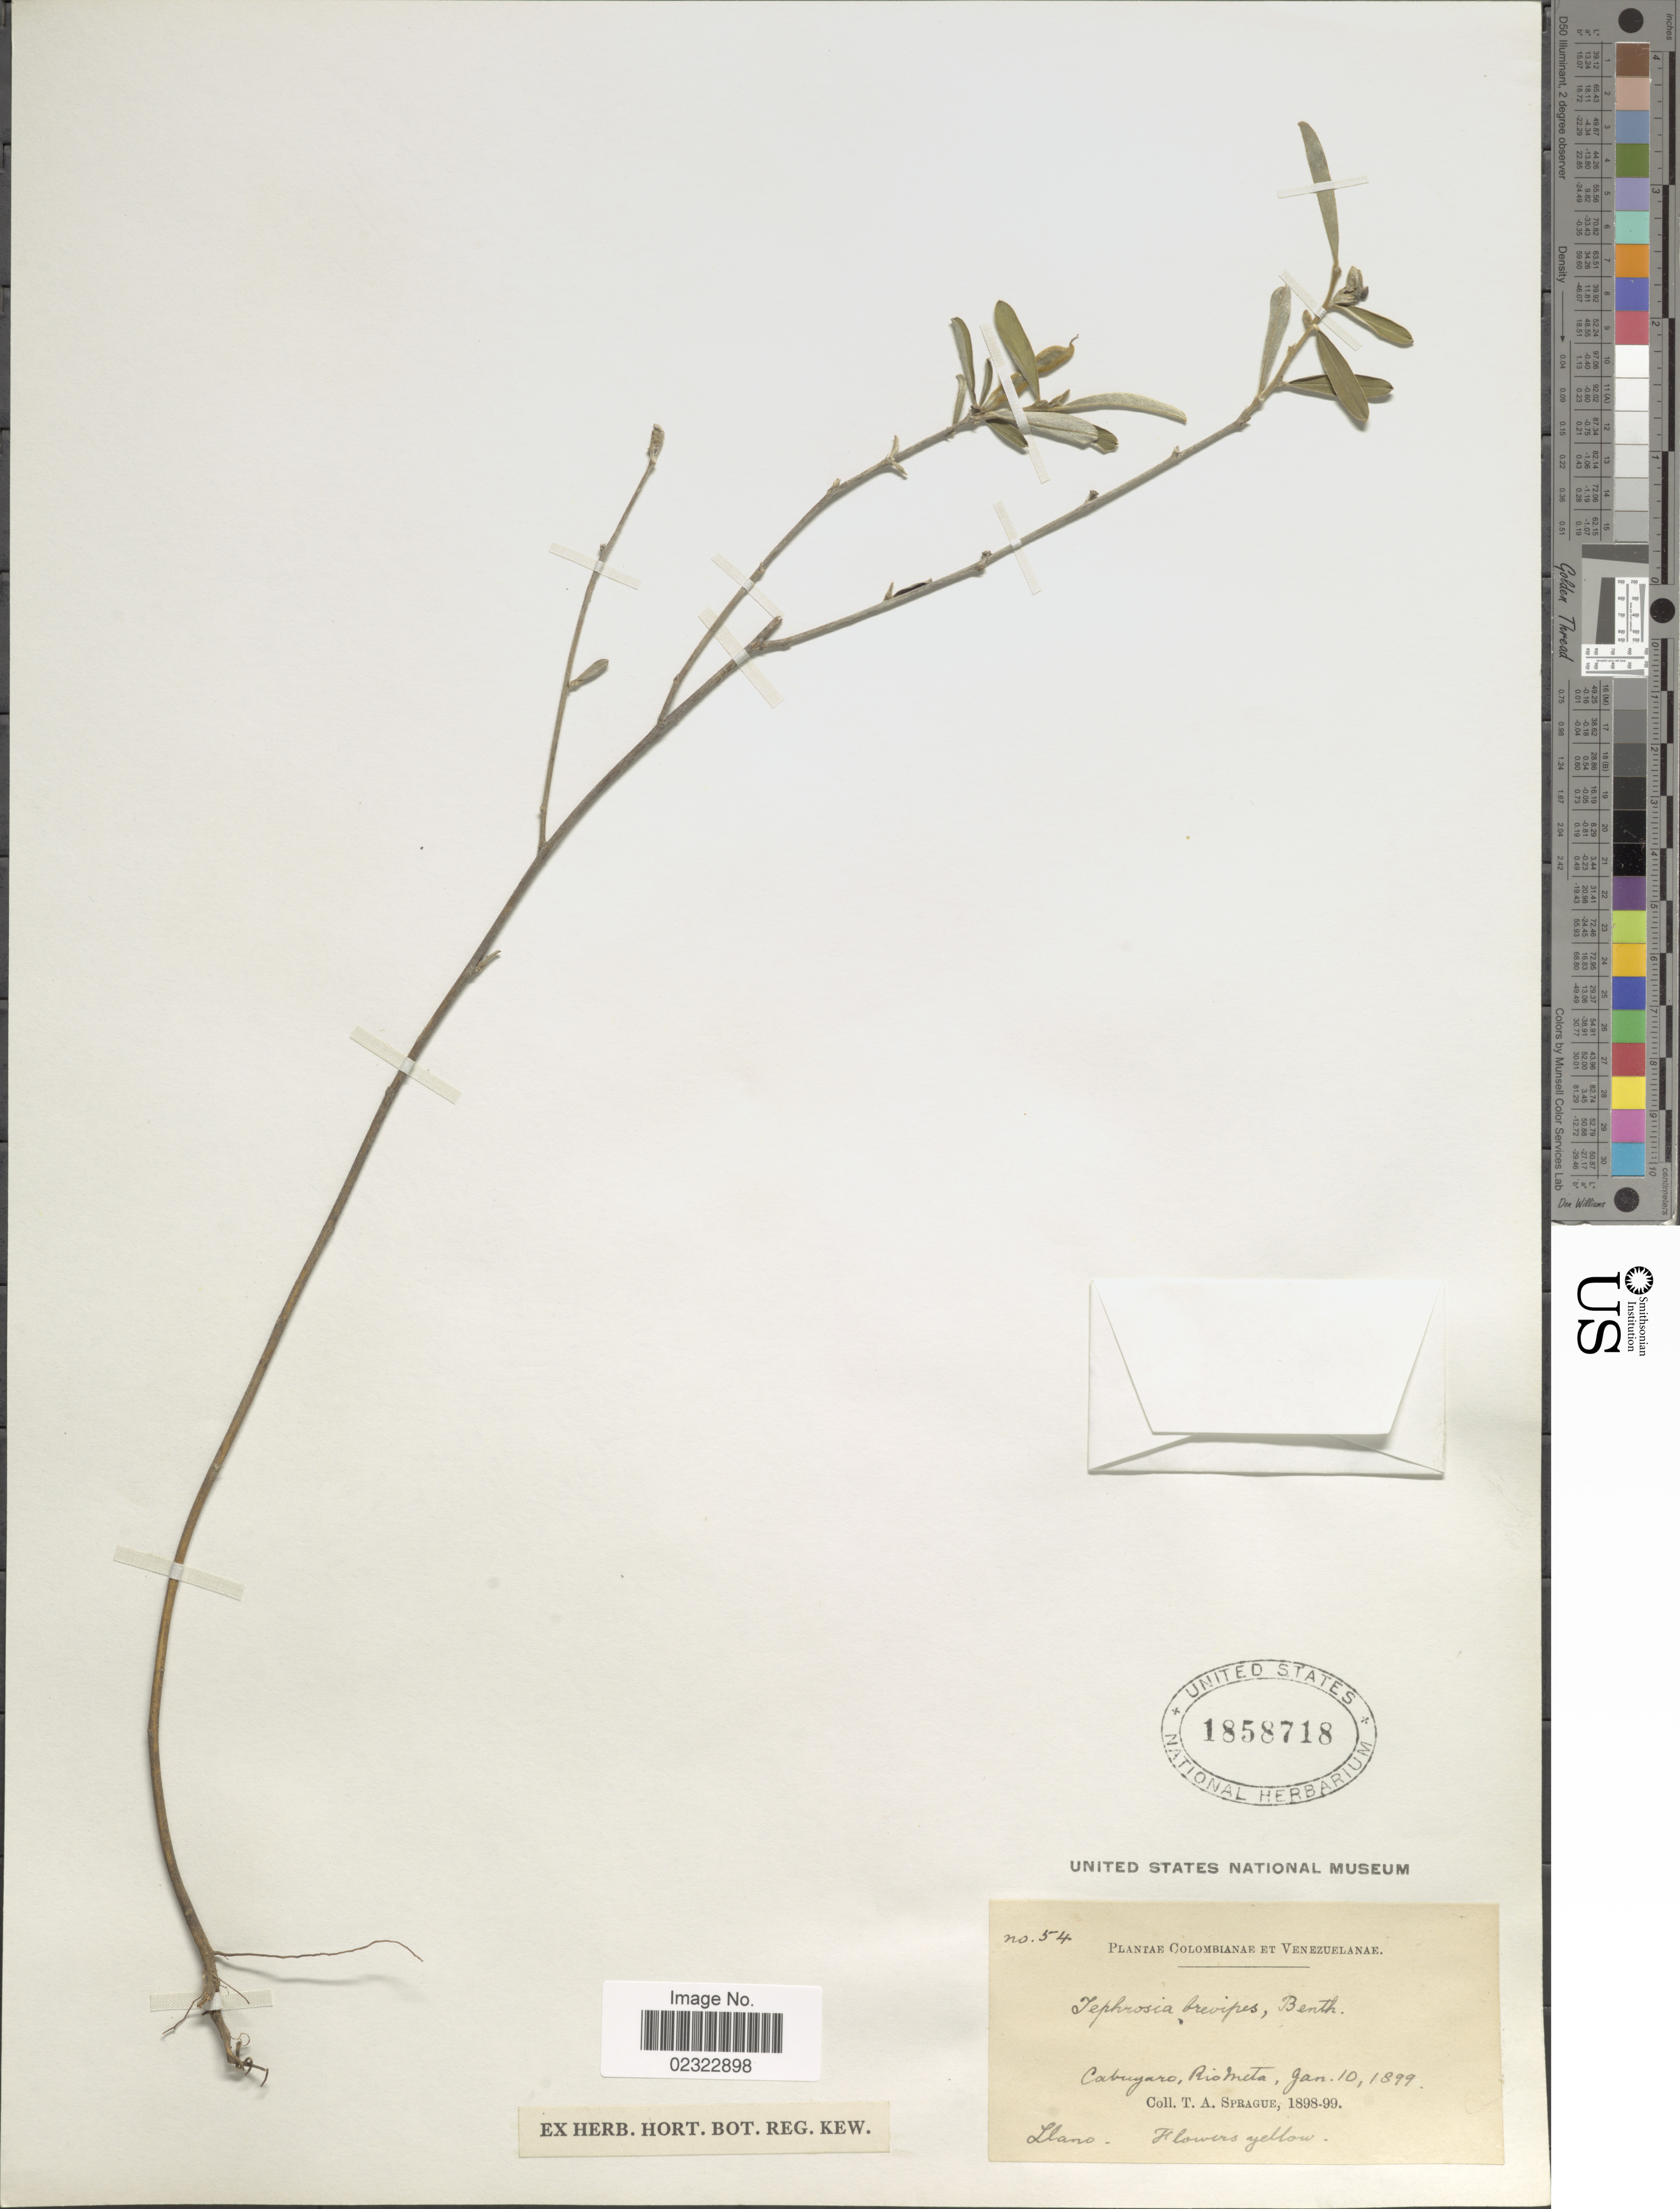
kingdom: Plantae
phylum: Tracheophyta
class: Magnoliopsida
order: Fabales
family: Fabaceae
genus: Tephrosia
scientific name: Tephrosia sessiliflora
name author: (Poir.) Hassl.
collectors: T. A. Sprague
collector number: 54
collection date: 1899-01-10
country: Colombia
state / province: Meta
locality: Cabuyaro, Rio Meta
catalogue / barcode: US 1858718